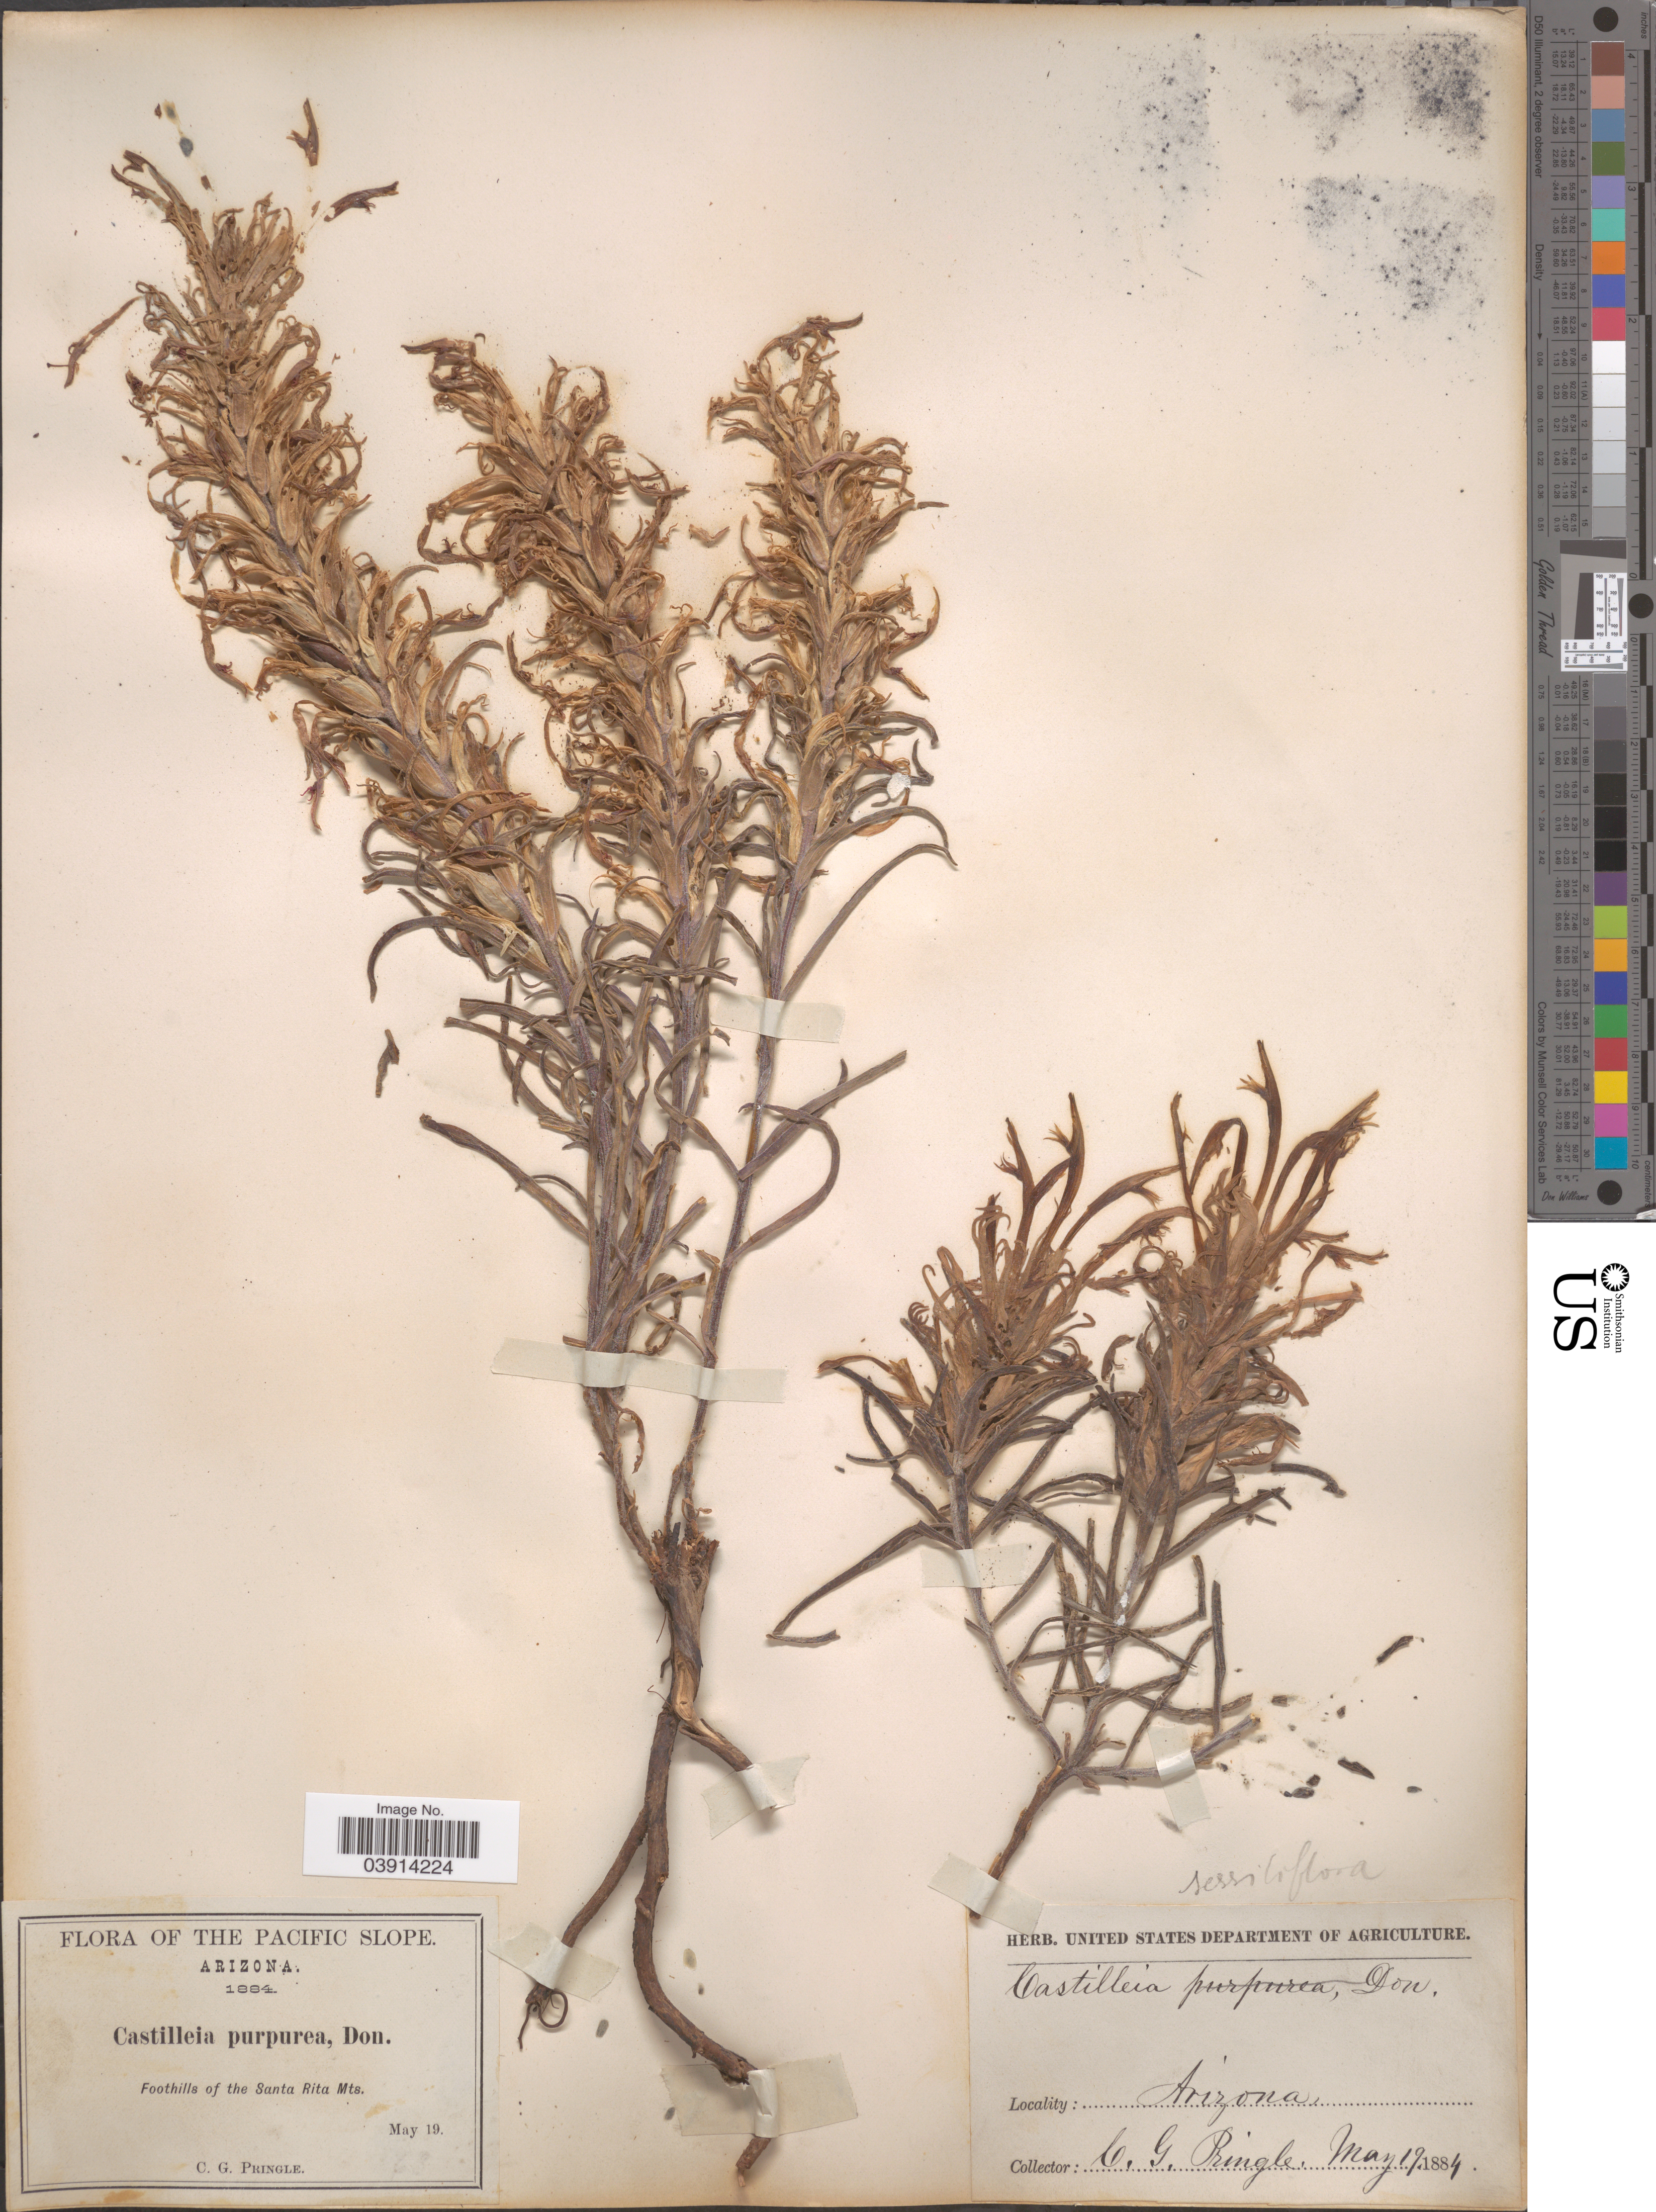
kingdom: Plantae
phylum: Tracheophyta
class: Magnoliopsida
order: Lamiales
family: Orobanchaceae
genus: Castilleja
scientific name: Castilleja sessiliflora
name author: Pursh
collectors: C. G. Pringle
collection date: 1884-05-19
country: United States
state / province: Arizona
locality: The Pacific Slope. Foothills of the Santa Rita Mts.